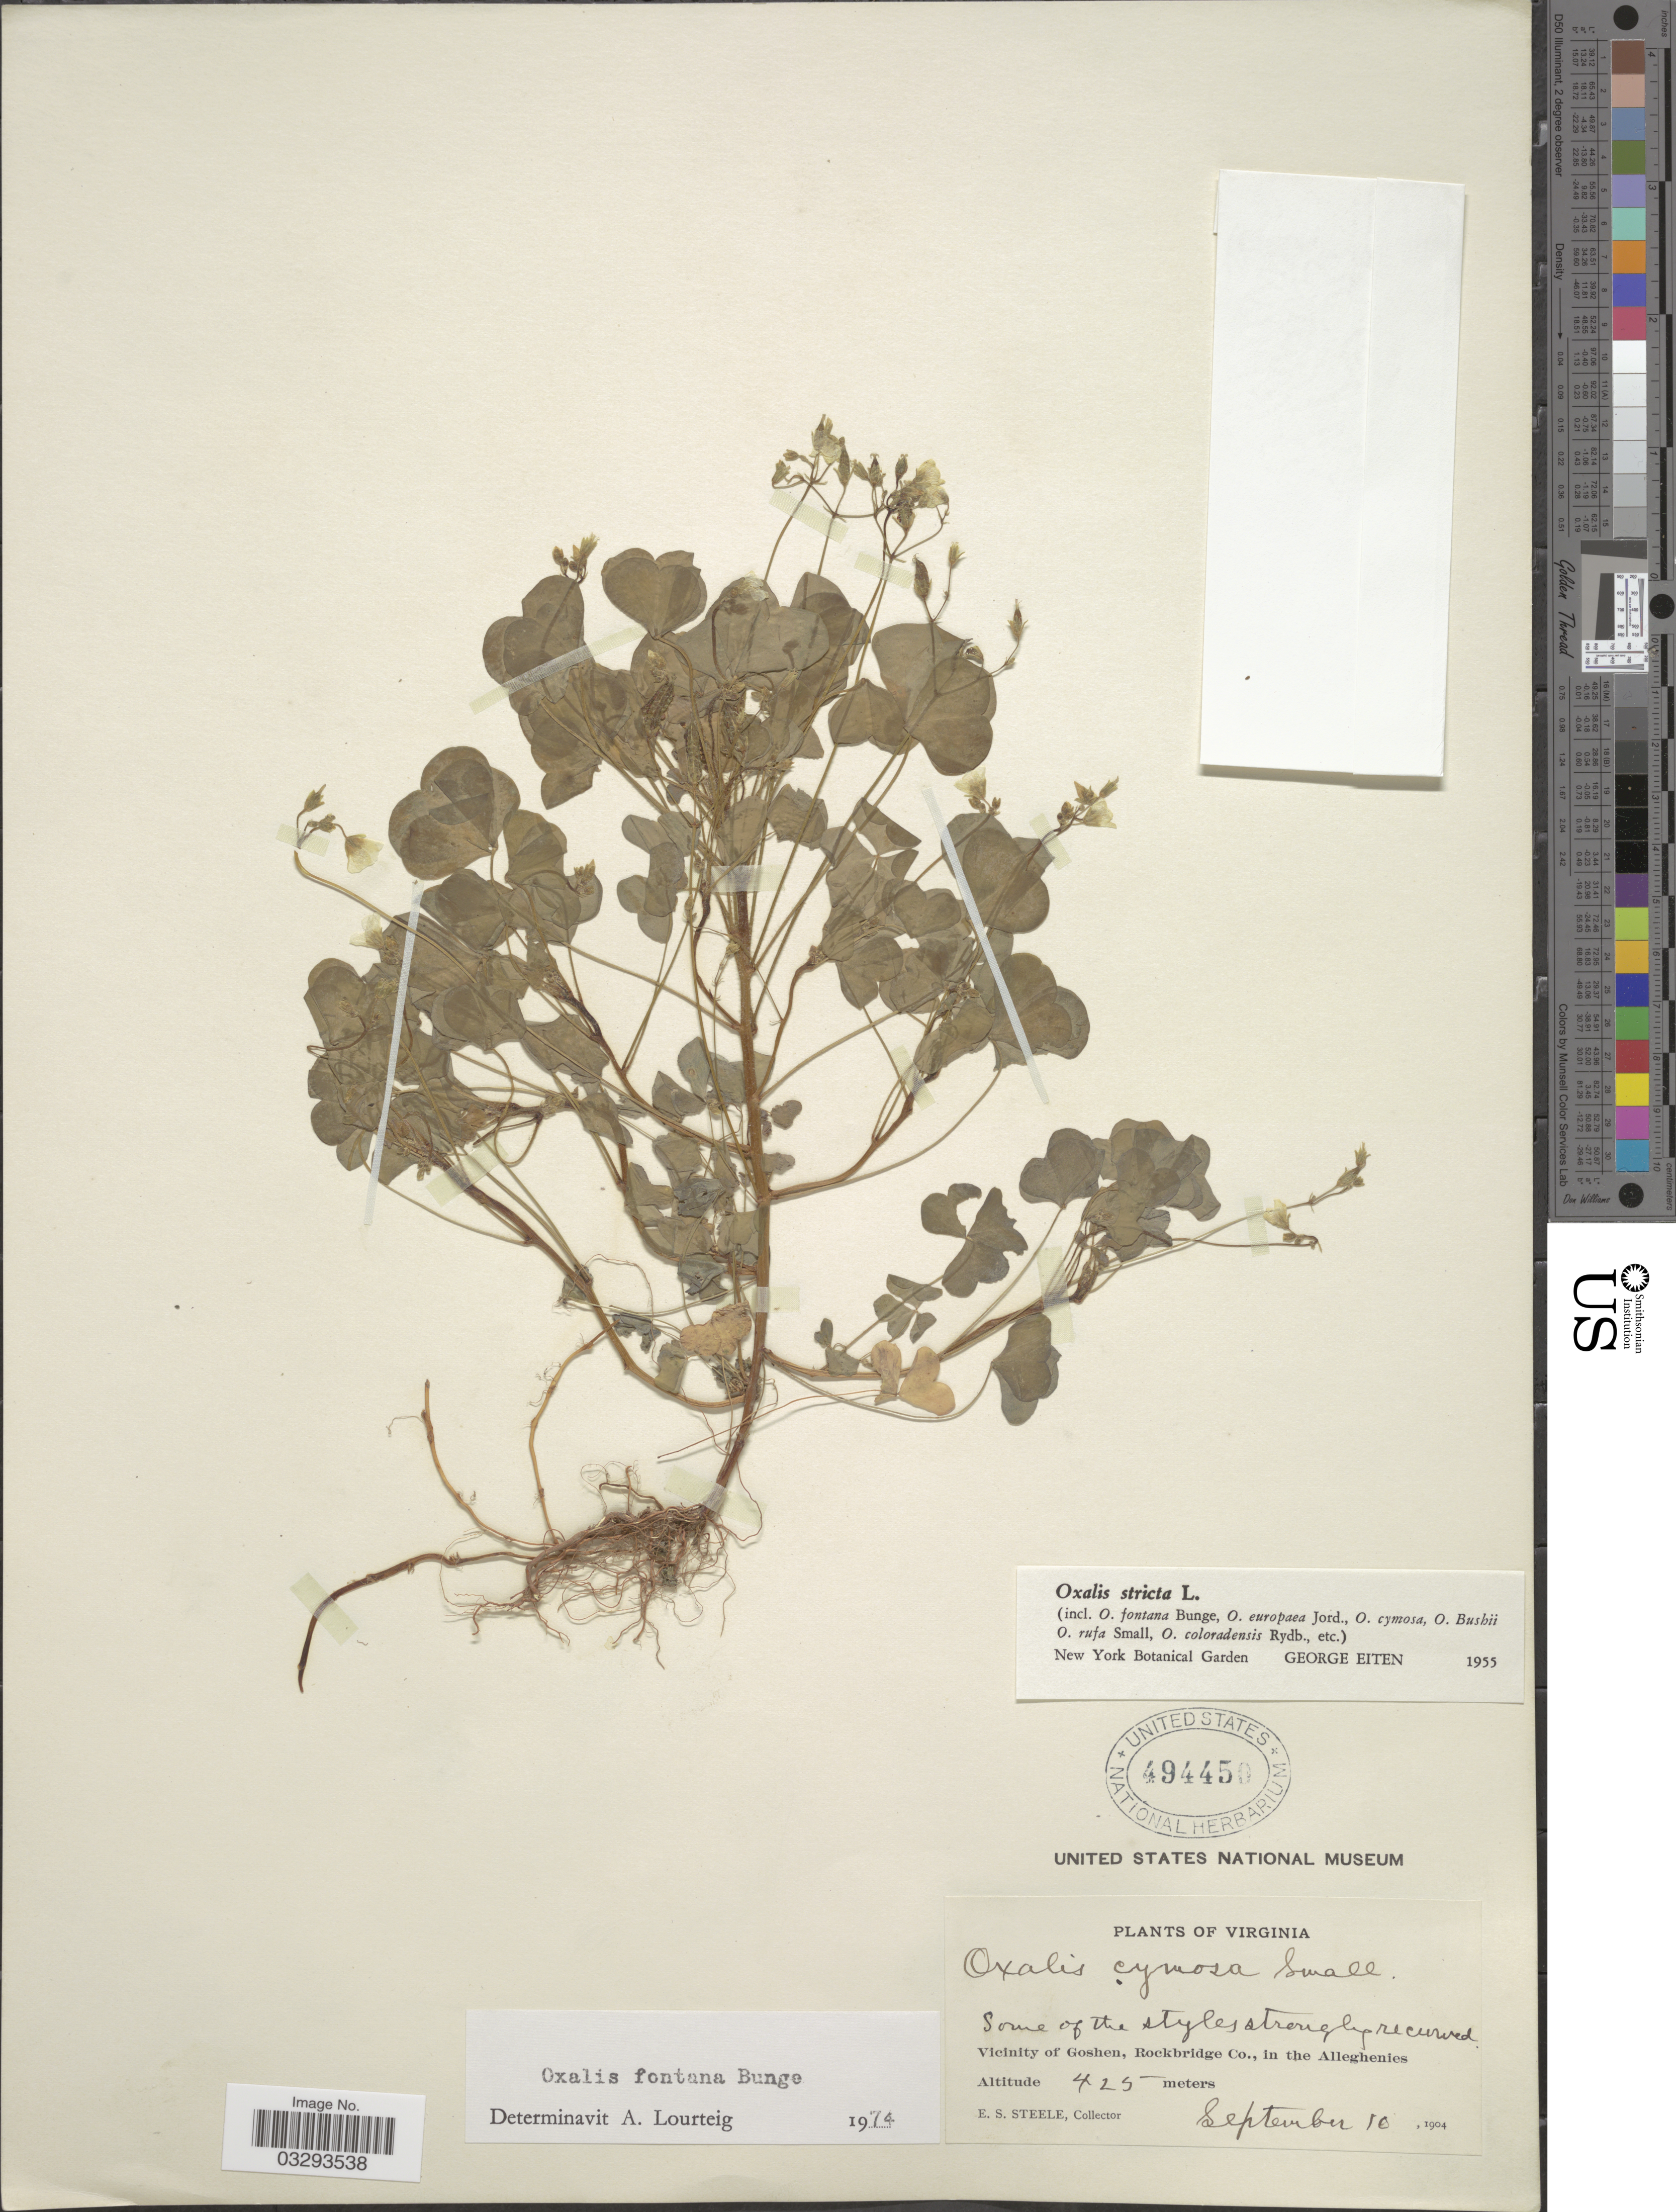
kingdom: Plantae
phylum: Tracheophyta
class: Magnoliopsida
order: Oxalidales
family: Oxalidaceae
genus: Oxalis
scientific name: Oxalis fontana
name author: Bunge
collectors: E. Steele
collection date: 1904-09-10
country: United States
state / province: Virginia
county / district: Rockbridge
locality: Vicinity of Goshen, Rockbridge Co., in the Alleghenies.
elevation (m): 425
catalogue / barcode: US 494450